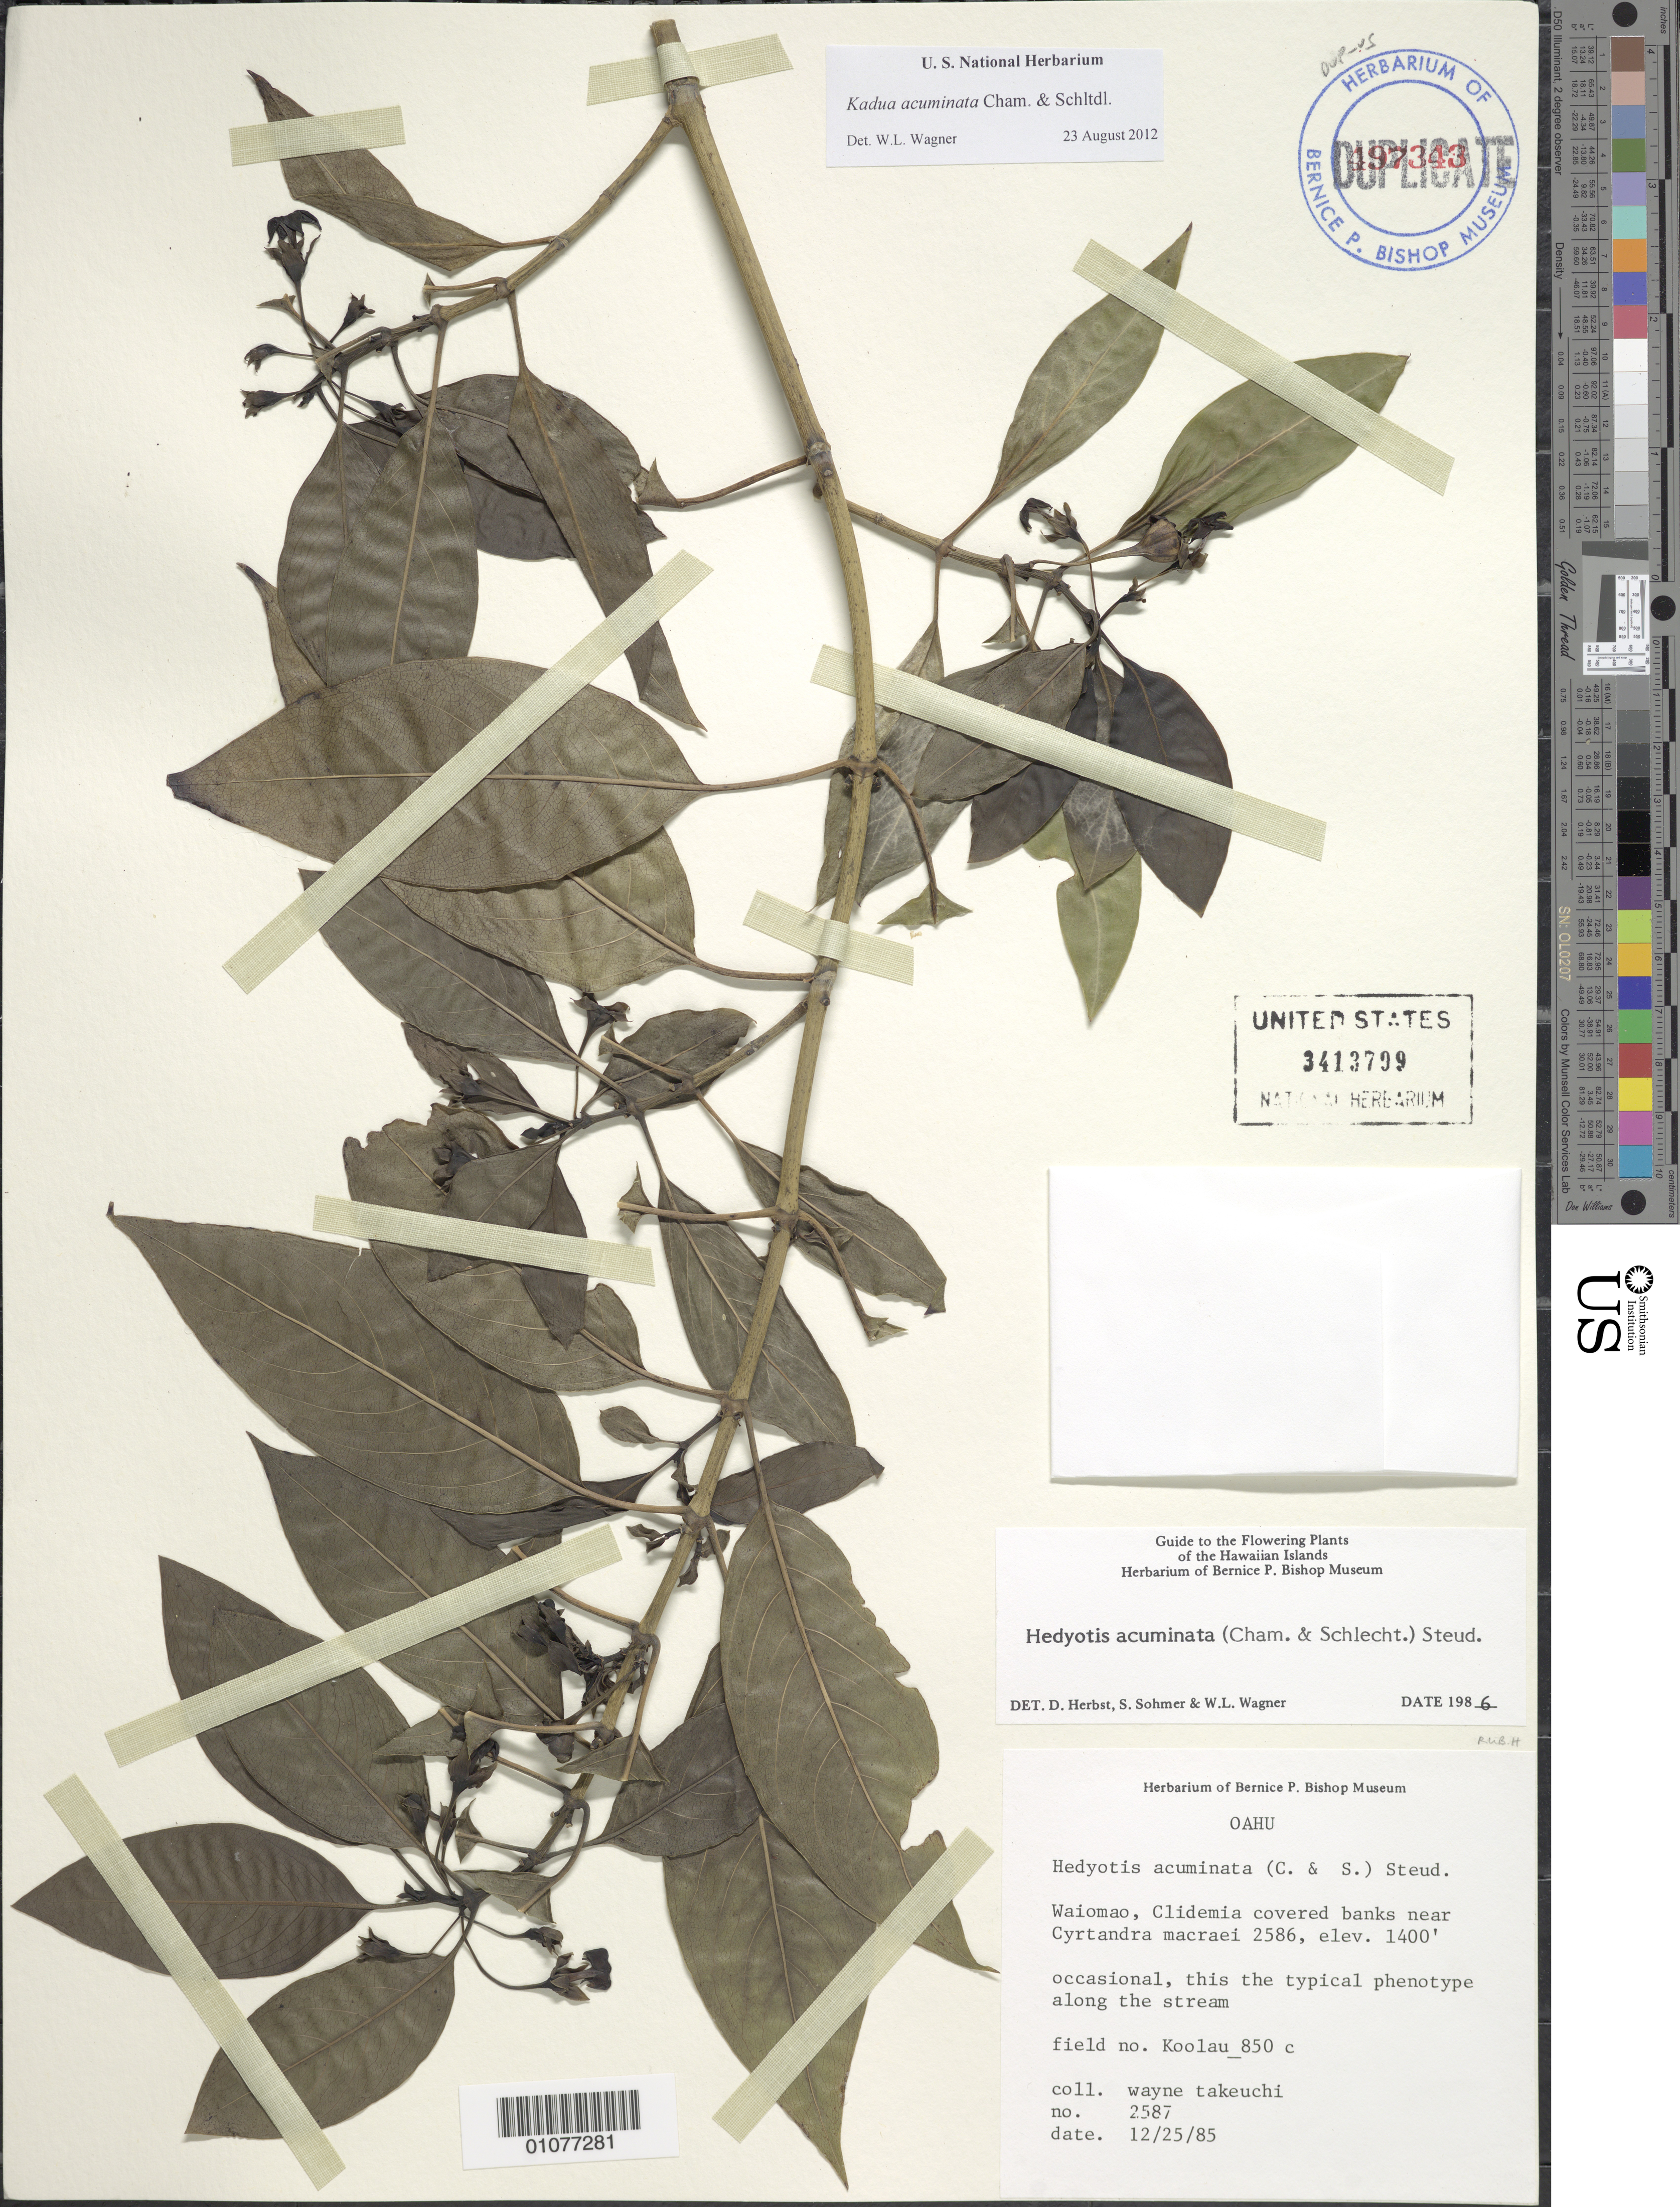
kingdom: Plantae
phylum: Tracheophyta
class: Magnoliopsida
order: Gentianales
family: Rubiaceae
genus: Kadua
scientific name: Kadua acuminata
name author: Cham. & Schltdl.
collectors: W. N. Takeuchi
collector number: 2587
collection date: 1985-12-25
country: United States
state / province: Hawaii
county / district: Honolulu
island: Oahu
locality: Waiomao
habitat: along stream, Clidemia covered banks near Cyrtandra macraei 2586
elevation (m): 427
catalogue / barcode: US 3413799